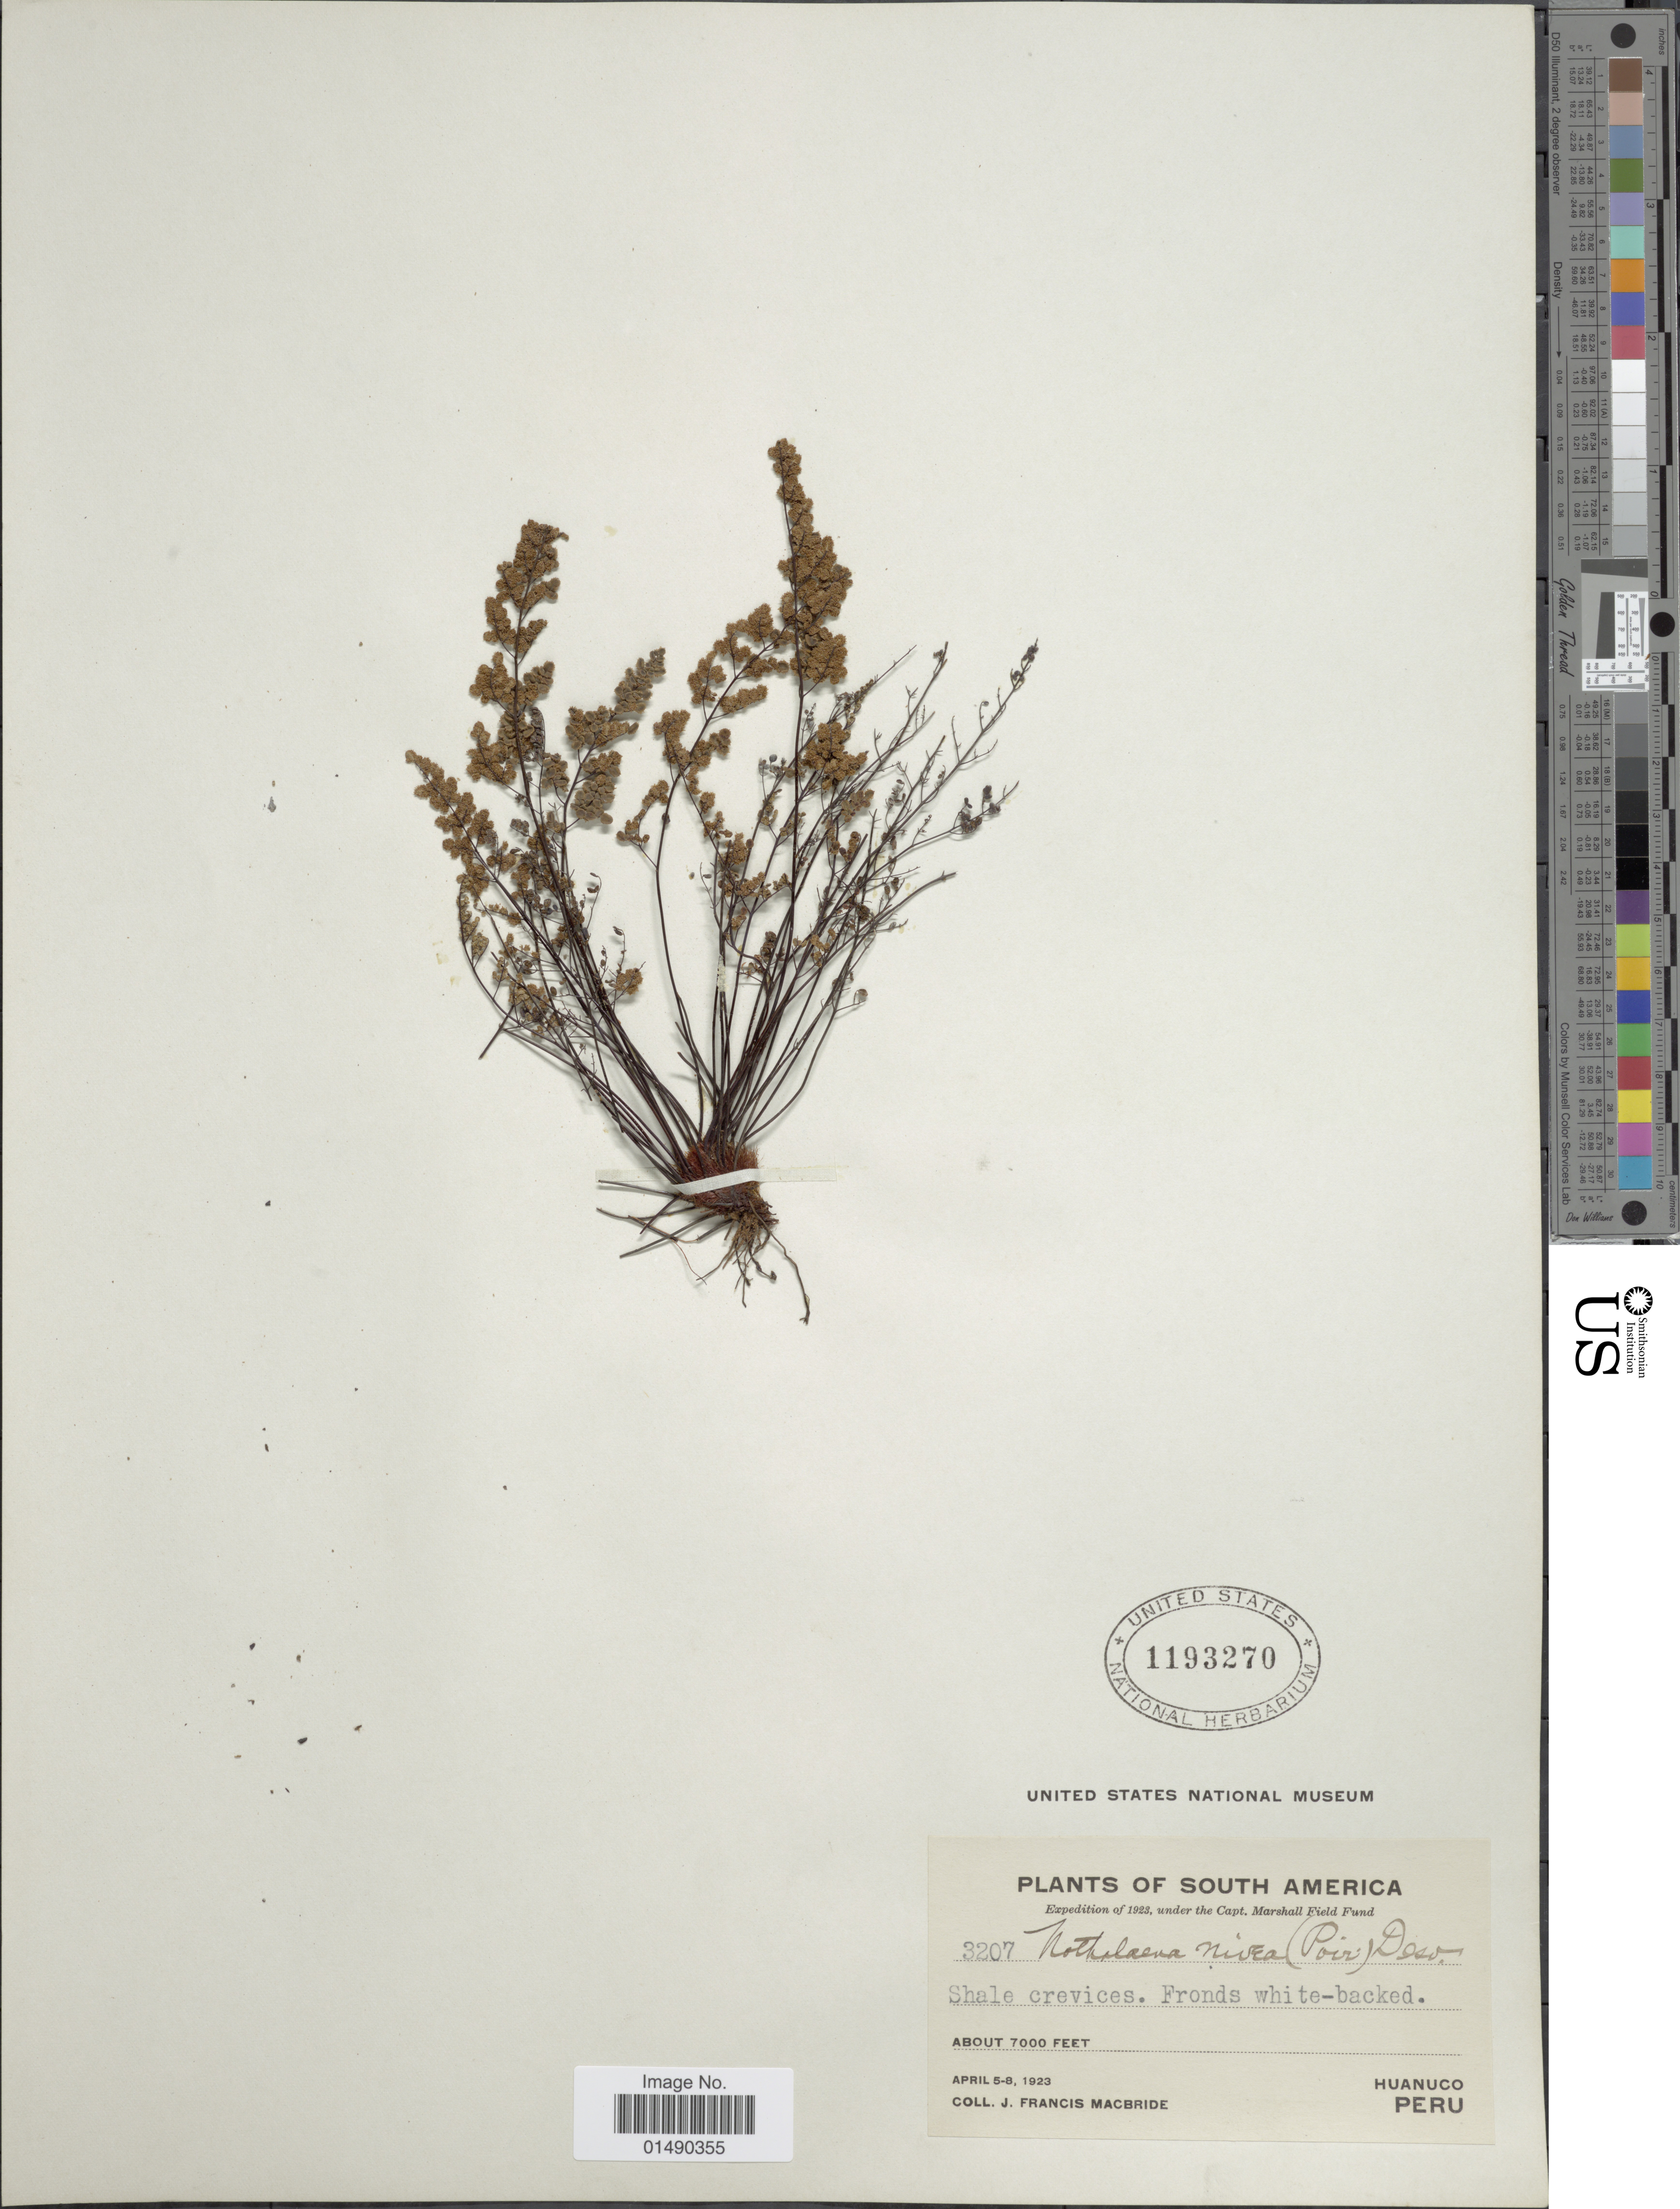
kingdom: Plantae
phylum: Tracheophyta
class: Polypodiopsida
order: Polypodiales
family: Pteridaceae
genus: Argyrochosma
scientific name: Argyrochosma nivea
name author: (Poir.) Windham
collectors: J. F. Macbride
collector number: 3207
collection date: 1923-04-05/1923-04-08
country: Peru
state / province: Huánuco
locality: South America, Huanuco, Peru.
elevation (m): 2134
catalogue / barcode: US 1193270